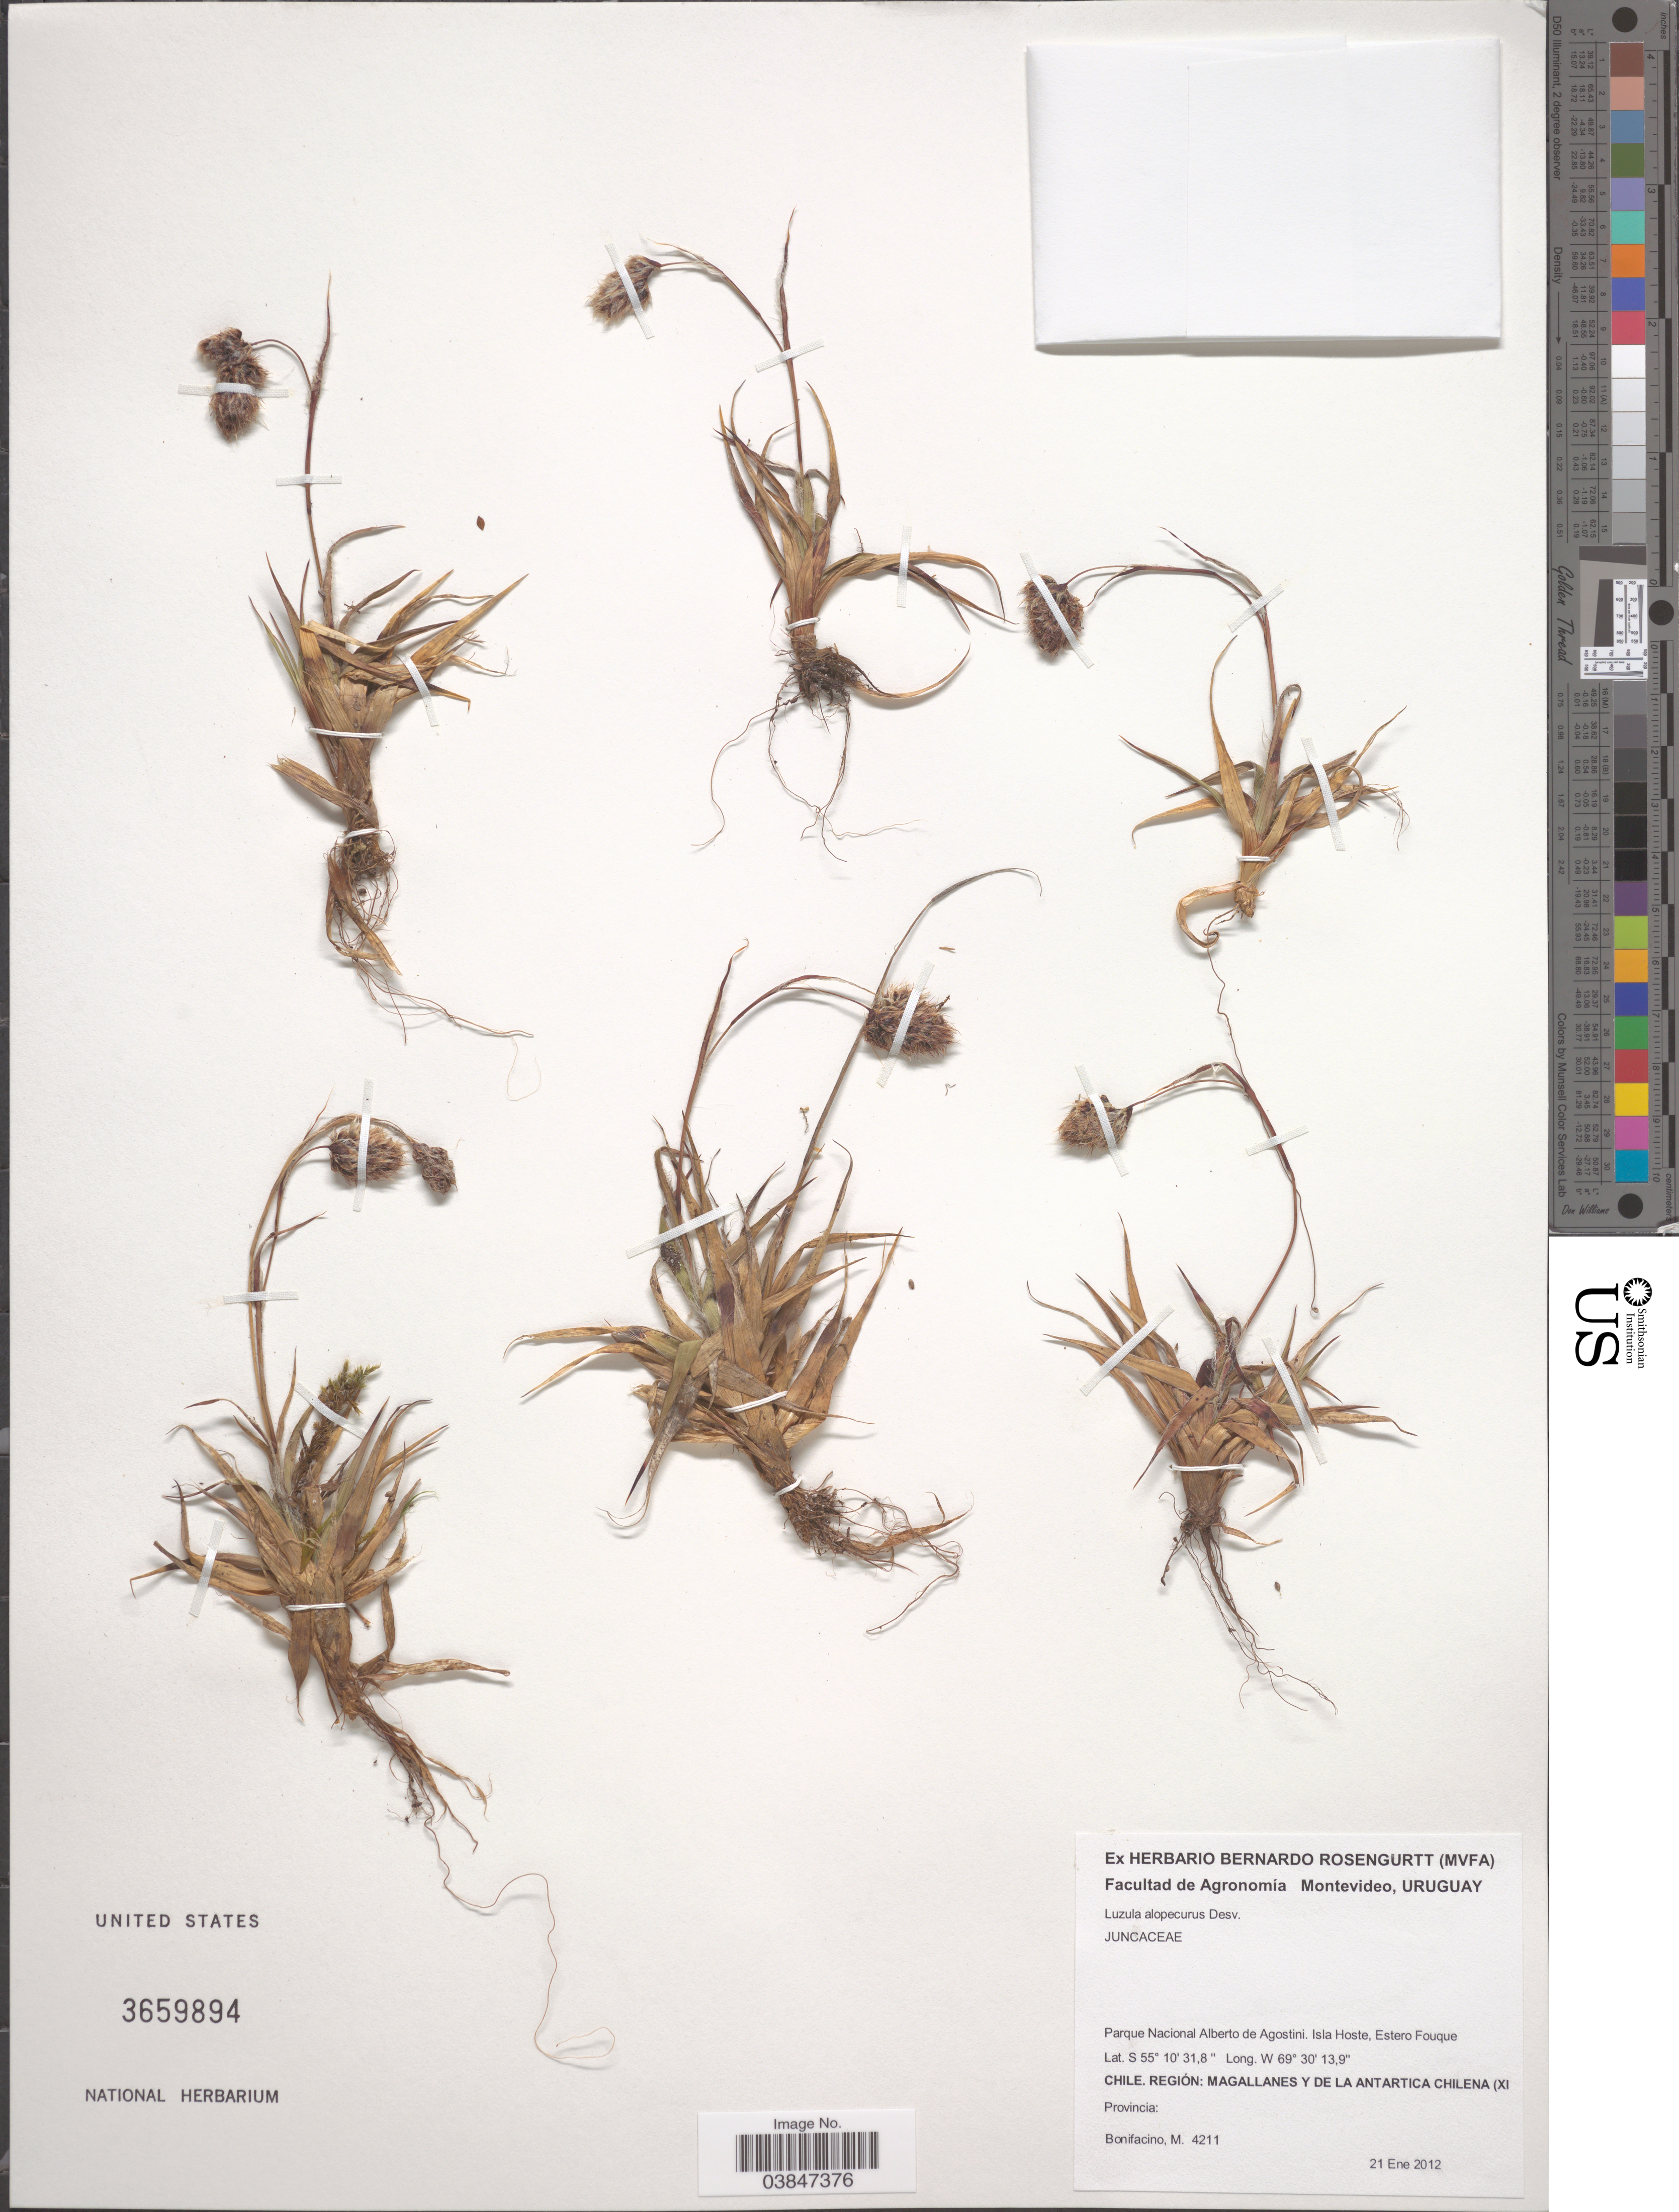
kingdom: Plantae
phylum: Tracheophyta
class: Liliopsida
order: Poales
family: Juncaceae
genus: Luzula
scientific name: Luzula alopecurus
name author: Desv.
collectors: M. Bonifacino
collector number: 4211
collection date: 2012-01-21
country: Chile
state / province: Magallanes y de la Antártica Chilena (XII)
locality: Parque Nacional Alberto de Agostini. Isla Hoste, Estero Fouque. Región: Magallanes y de La Antarctica Chilena (XI.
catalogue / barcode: US 3659894